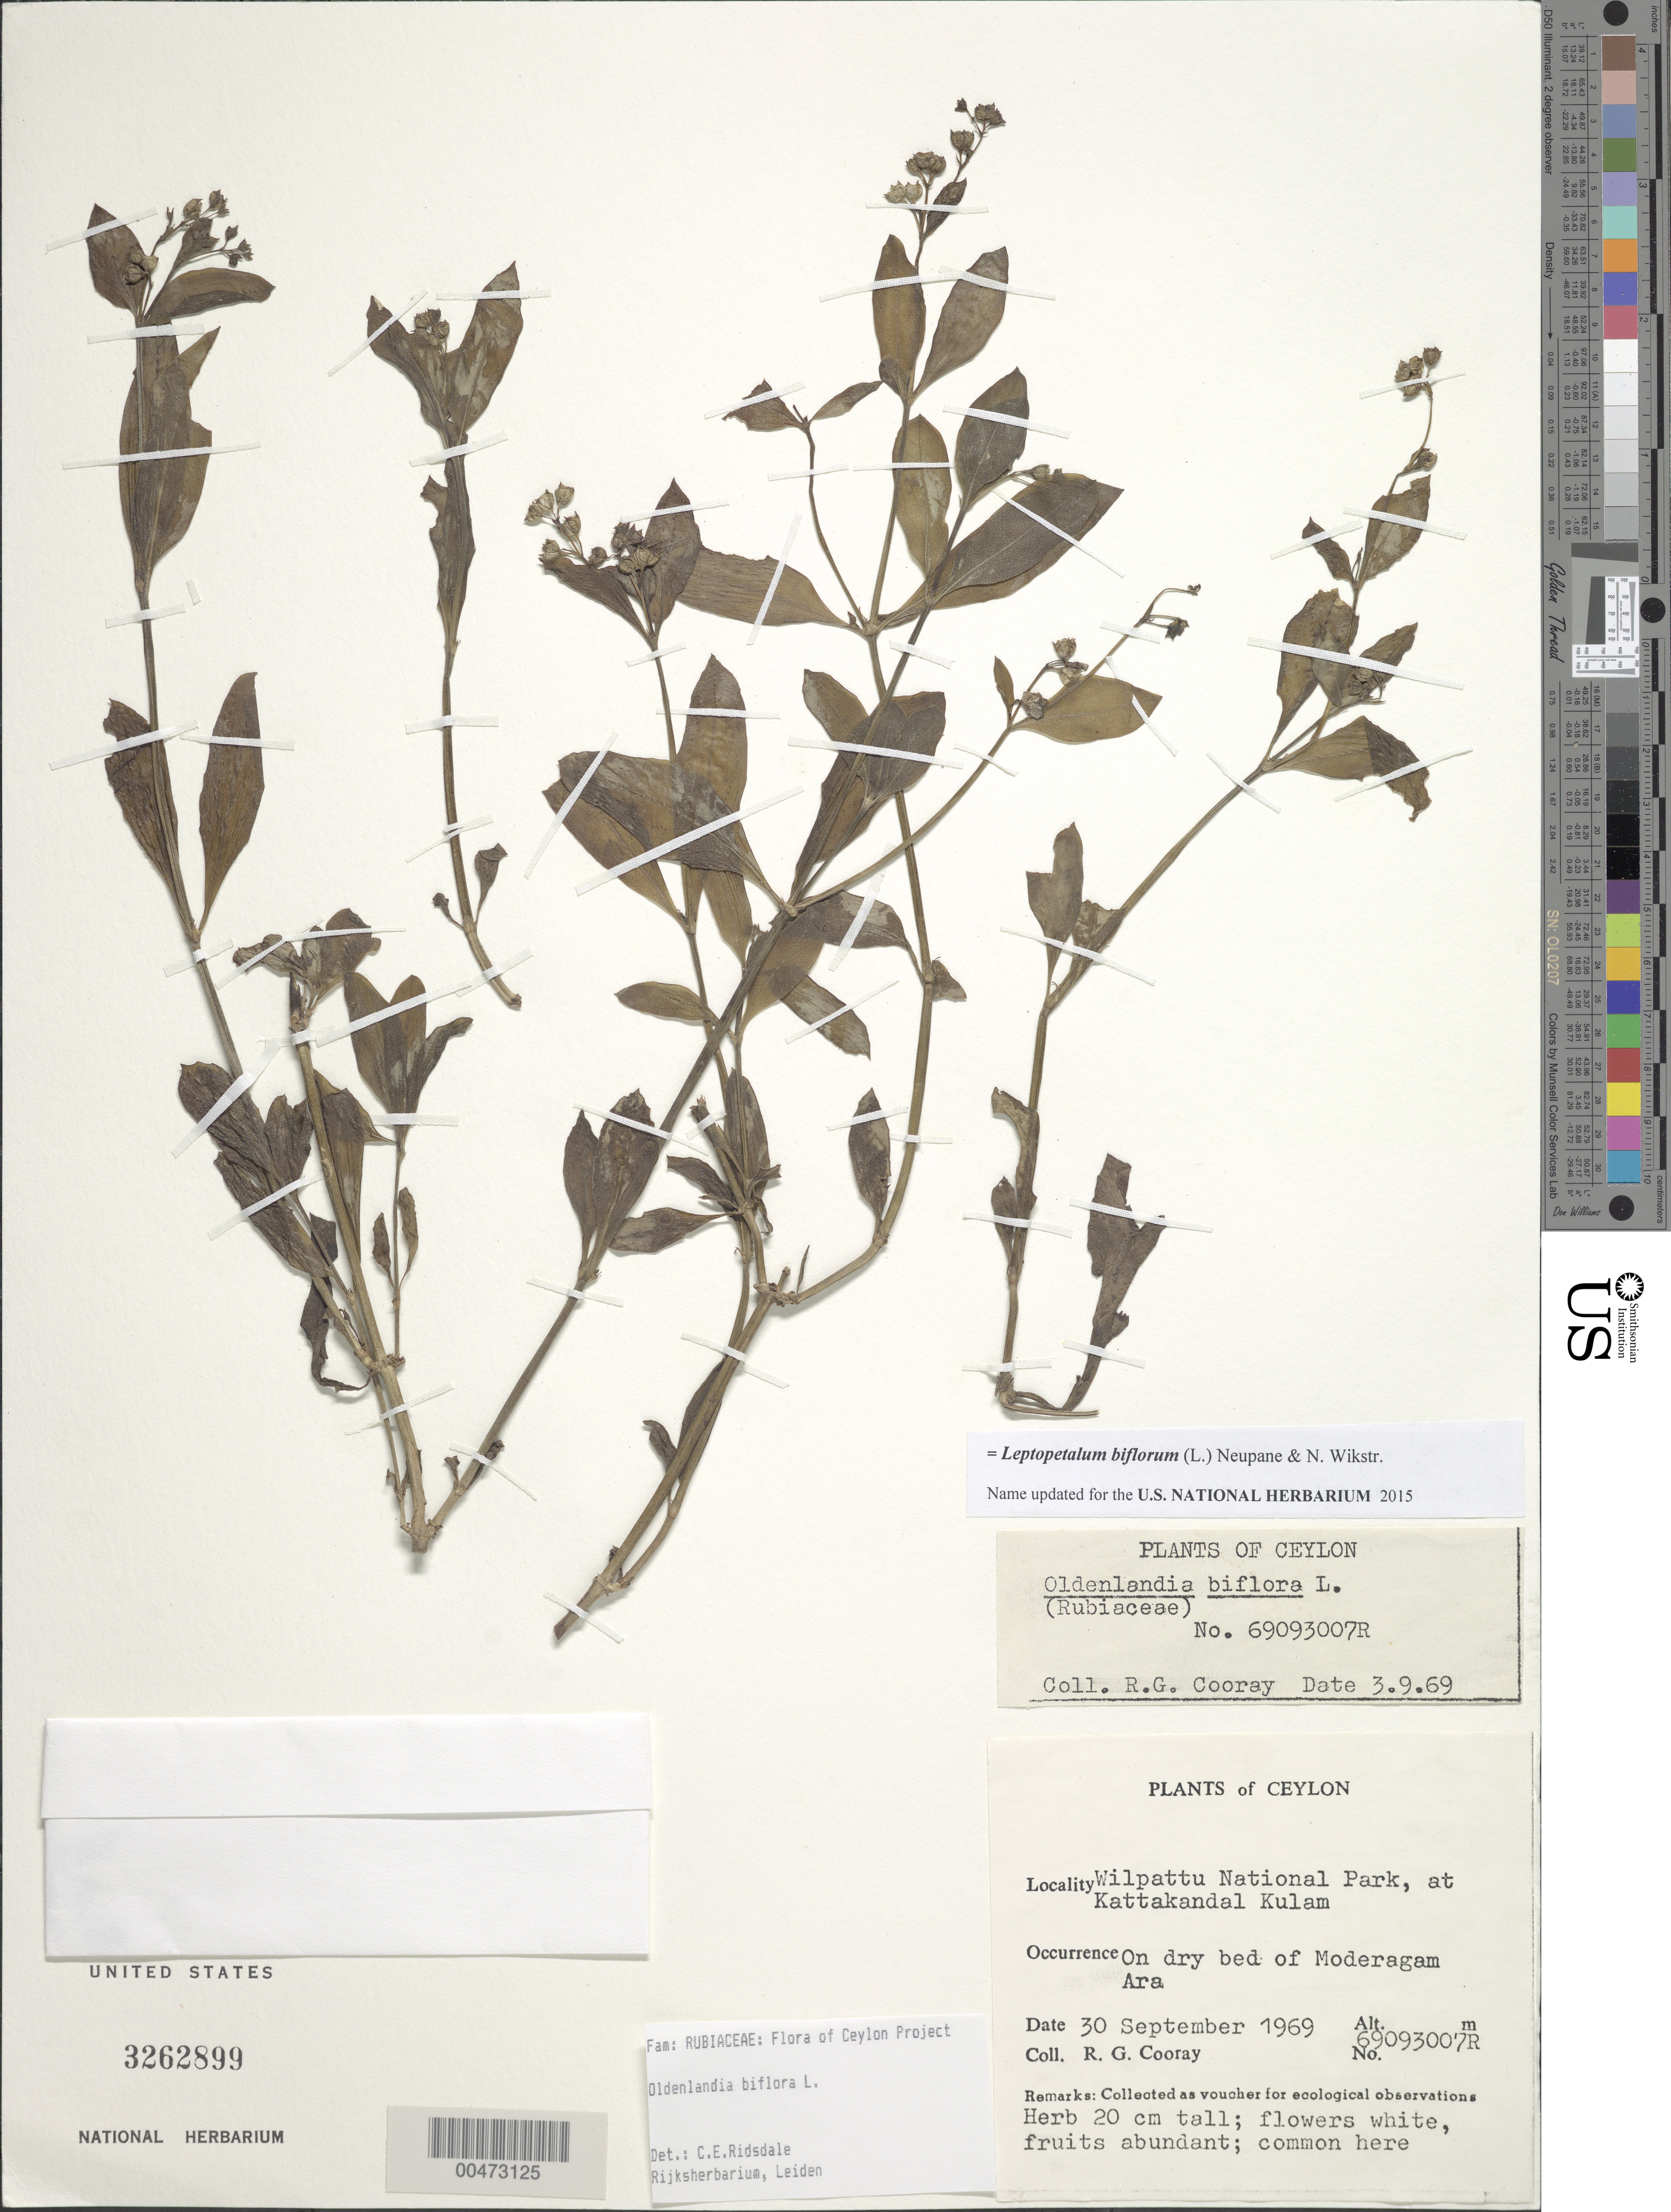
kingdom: Plantae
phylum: Tracheophyta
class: Magnoliopsida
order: Gentianales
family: Rubiaceae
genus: Leptopetalum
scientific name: Leptopetalum biflorum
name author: (L.) Neupane & N. Wikstr.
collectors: R. Cooray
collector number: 69093007R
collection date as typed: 30 Sep 1969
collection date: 1969-09-30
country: Sri Lanka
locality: Wilpattu National Park, at Kattakandal Kulam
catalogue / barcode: US 3262899